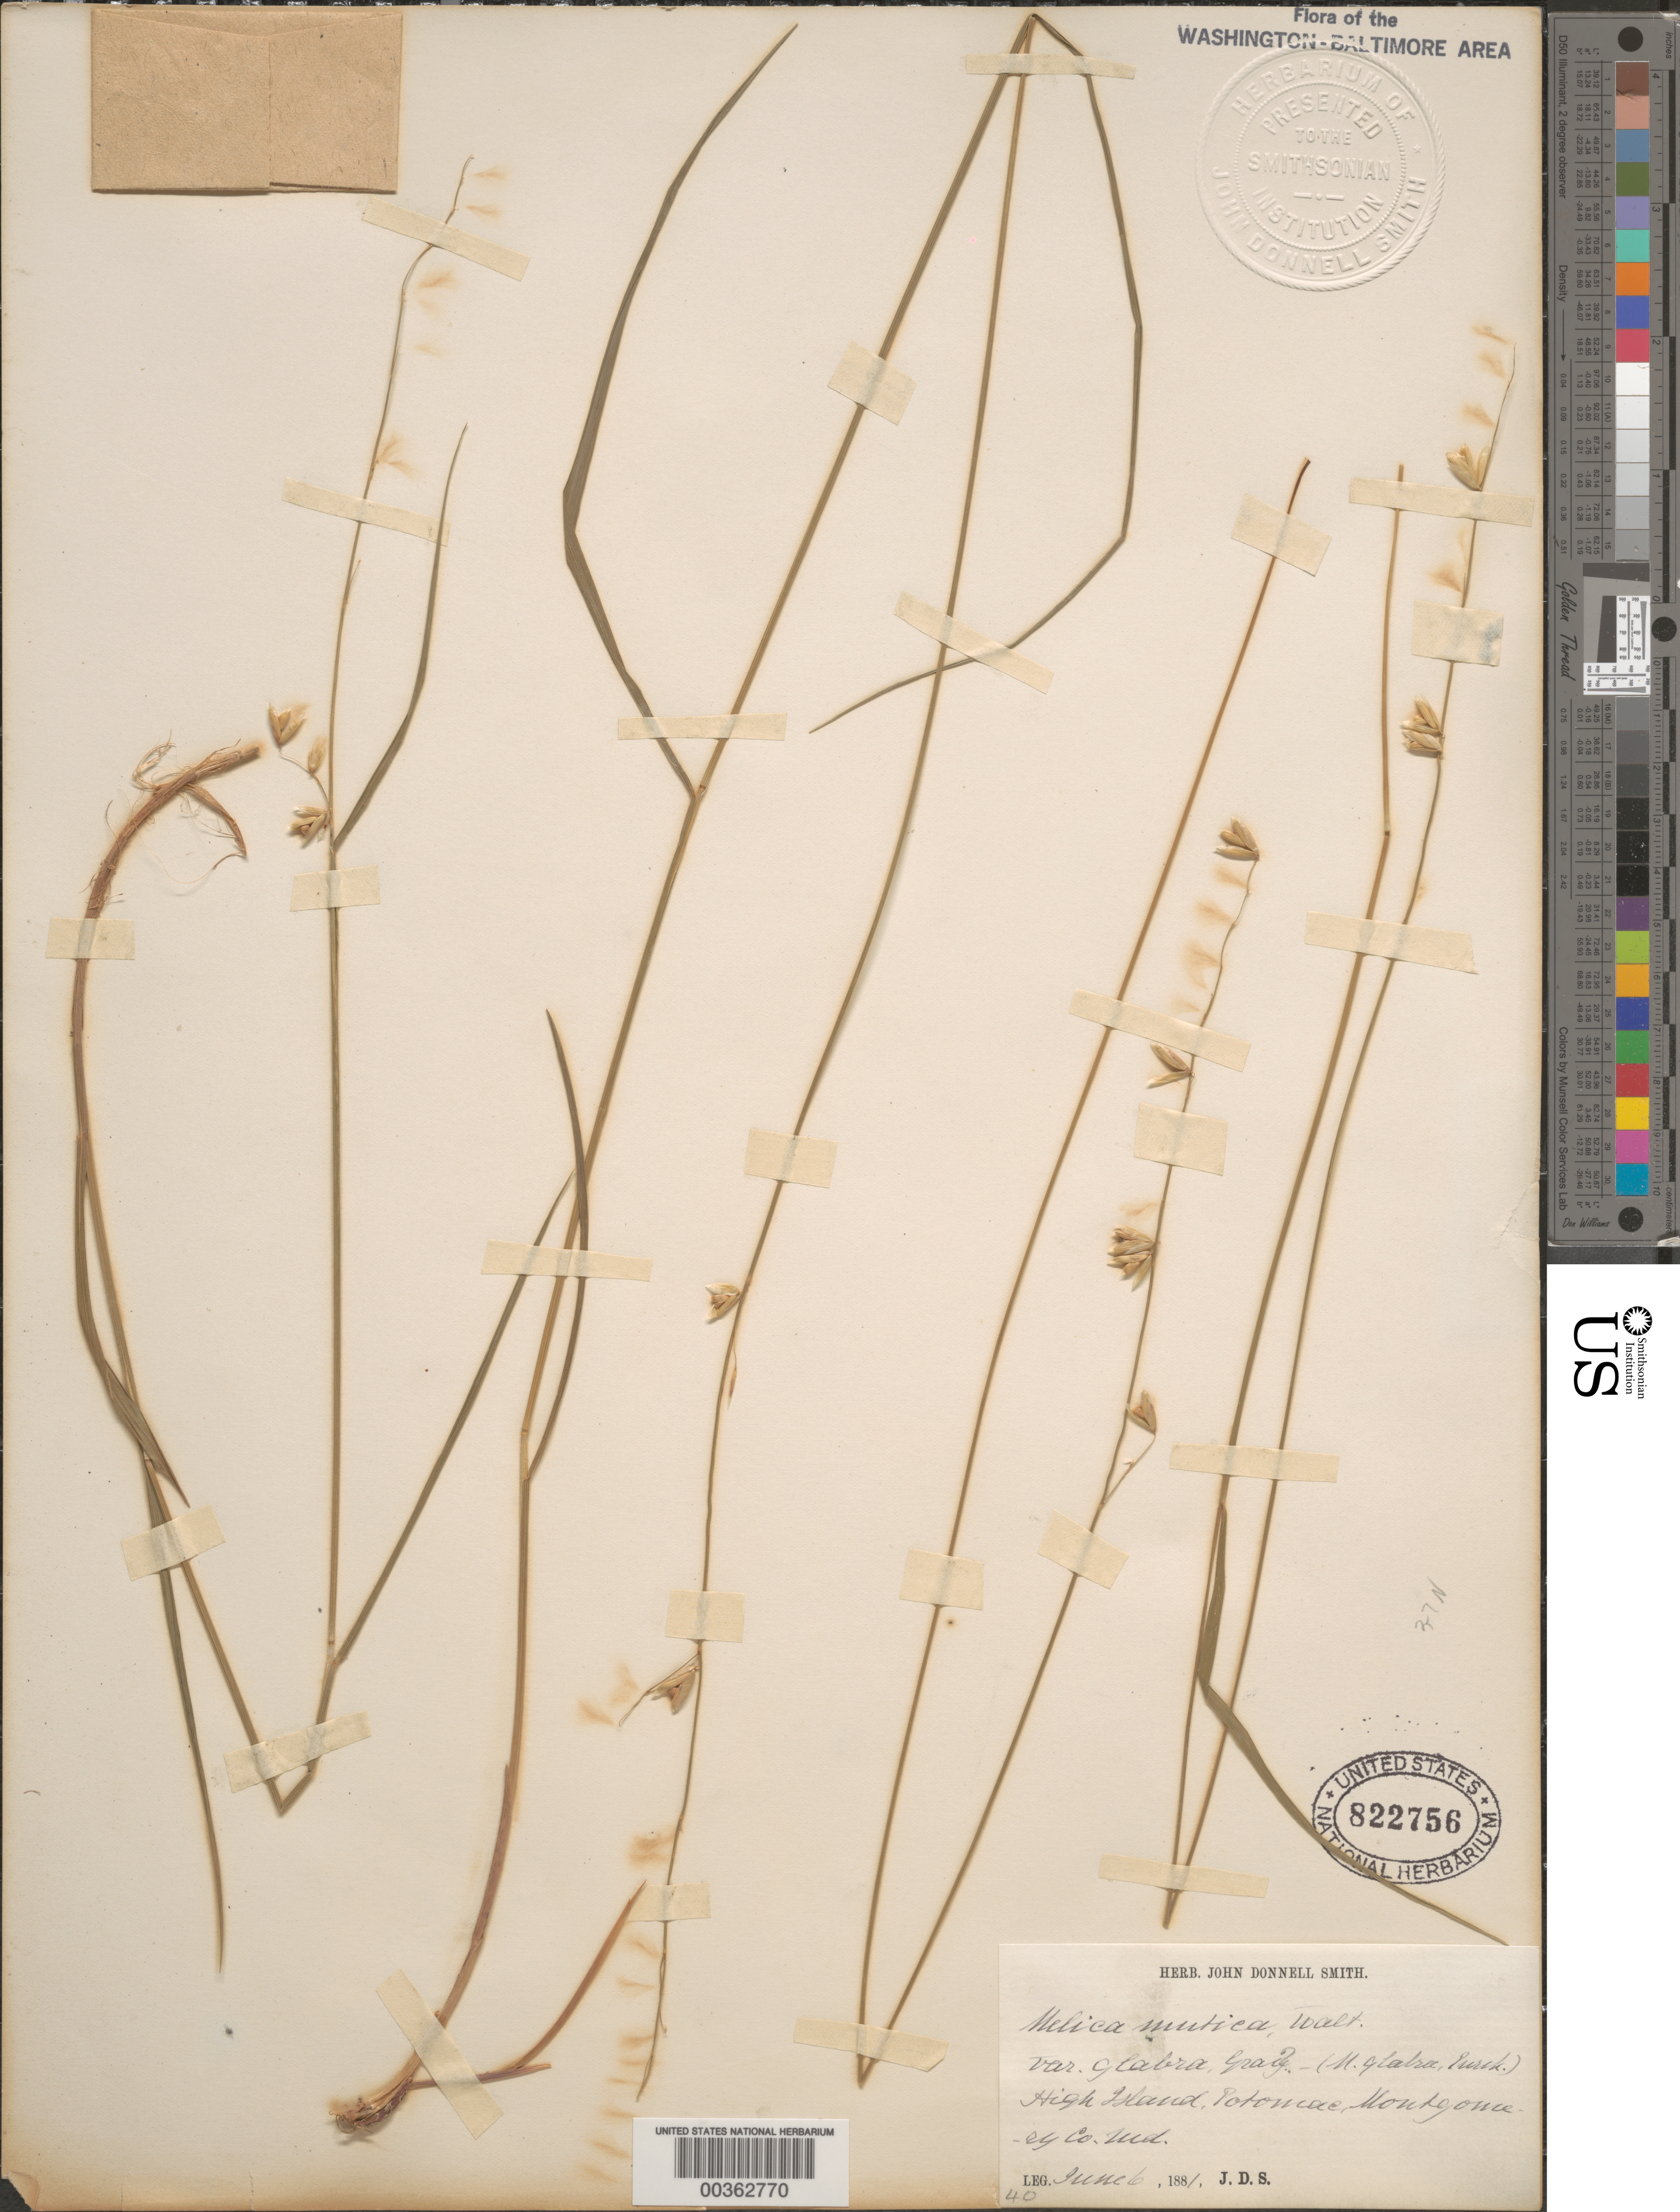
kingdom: Plantae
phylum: Tracheophyta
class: Liliopsida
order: Poales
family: Poaceae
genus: Melica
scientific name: Melica mutica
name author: Walter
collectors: J. Donnell Smith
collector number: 40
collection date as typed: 06 Jun 188-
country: United States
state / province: Maryland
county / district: Montgomery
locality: High Island C. & O. Canal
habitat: On the potomac river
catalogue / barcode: US 822756